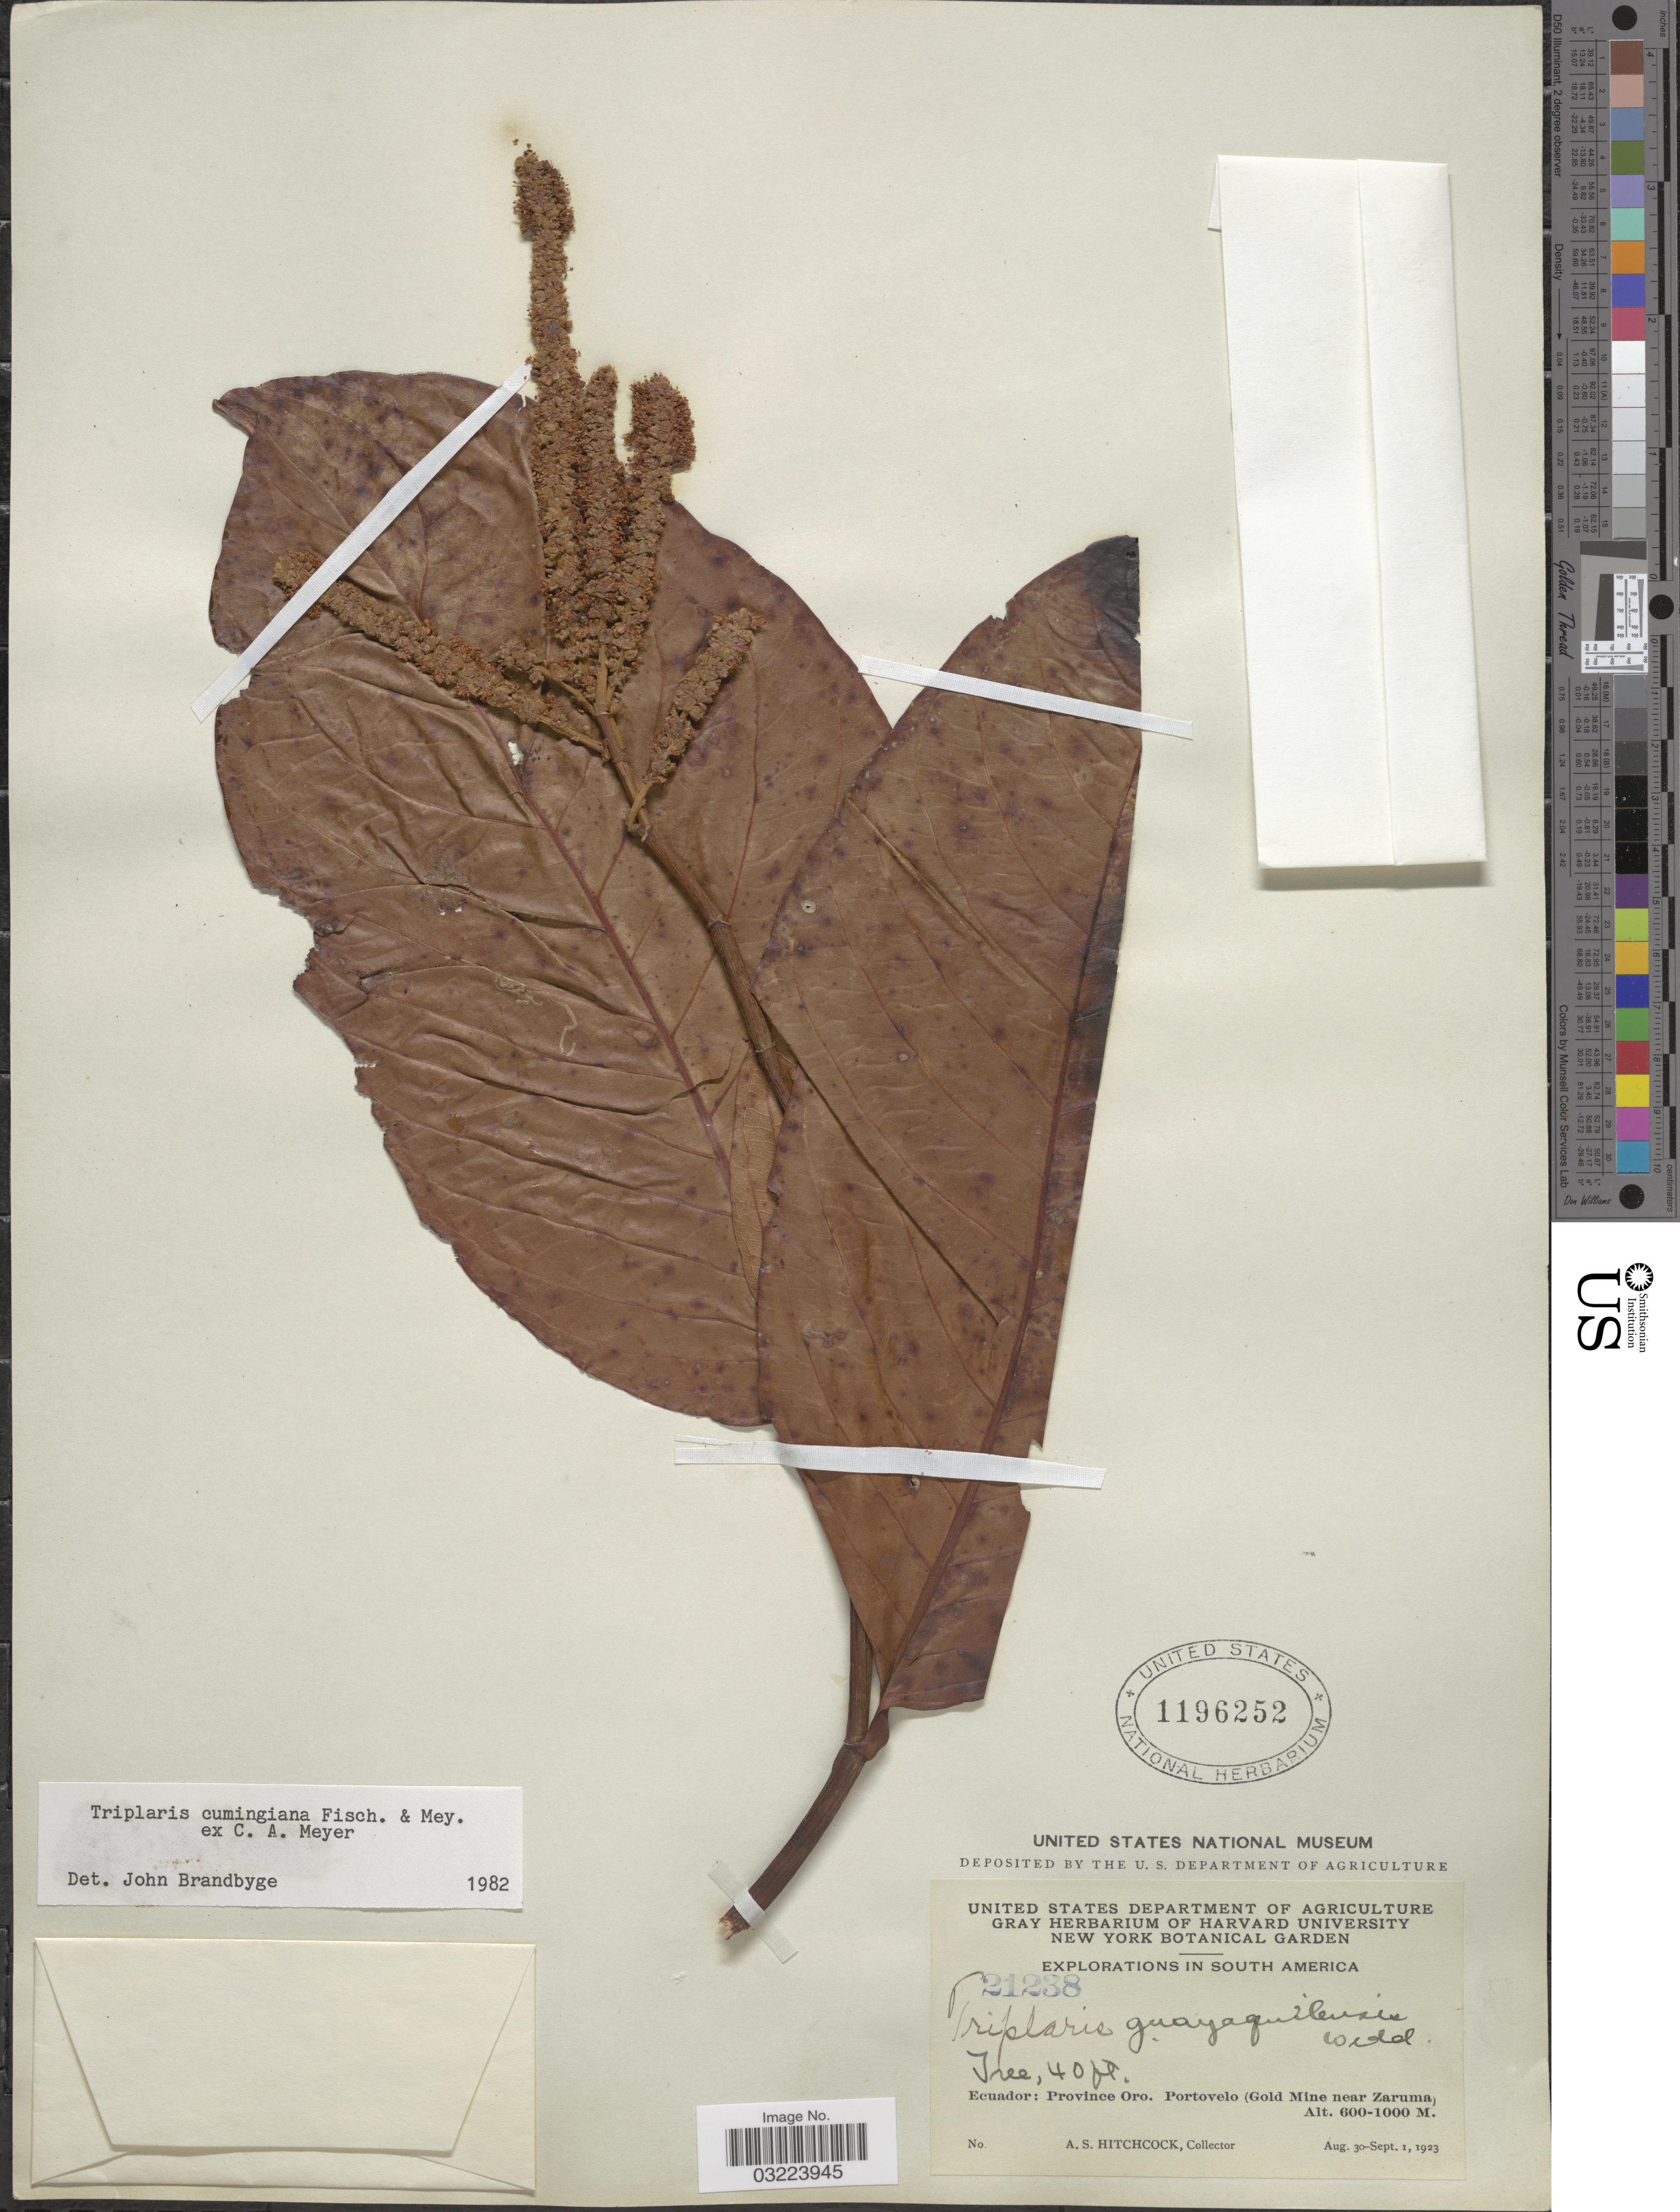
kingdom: Plantae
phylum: Tracheophyta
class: Magnoliopsida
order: Caryophyllales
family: Polygonaceae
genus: Triplaris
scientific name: Triplaris cumingiana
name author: Fisch. & C.A. Mey. ex C.A. Mey.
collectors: A. S. Hitchcock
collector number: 21238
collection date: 1923-08-30/1923-09-01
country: Ecuador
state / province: El Oro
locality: Portovelo (Gold Mine near Zaruma).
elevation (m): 600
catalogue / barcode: US 1196252